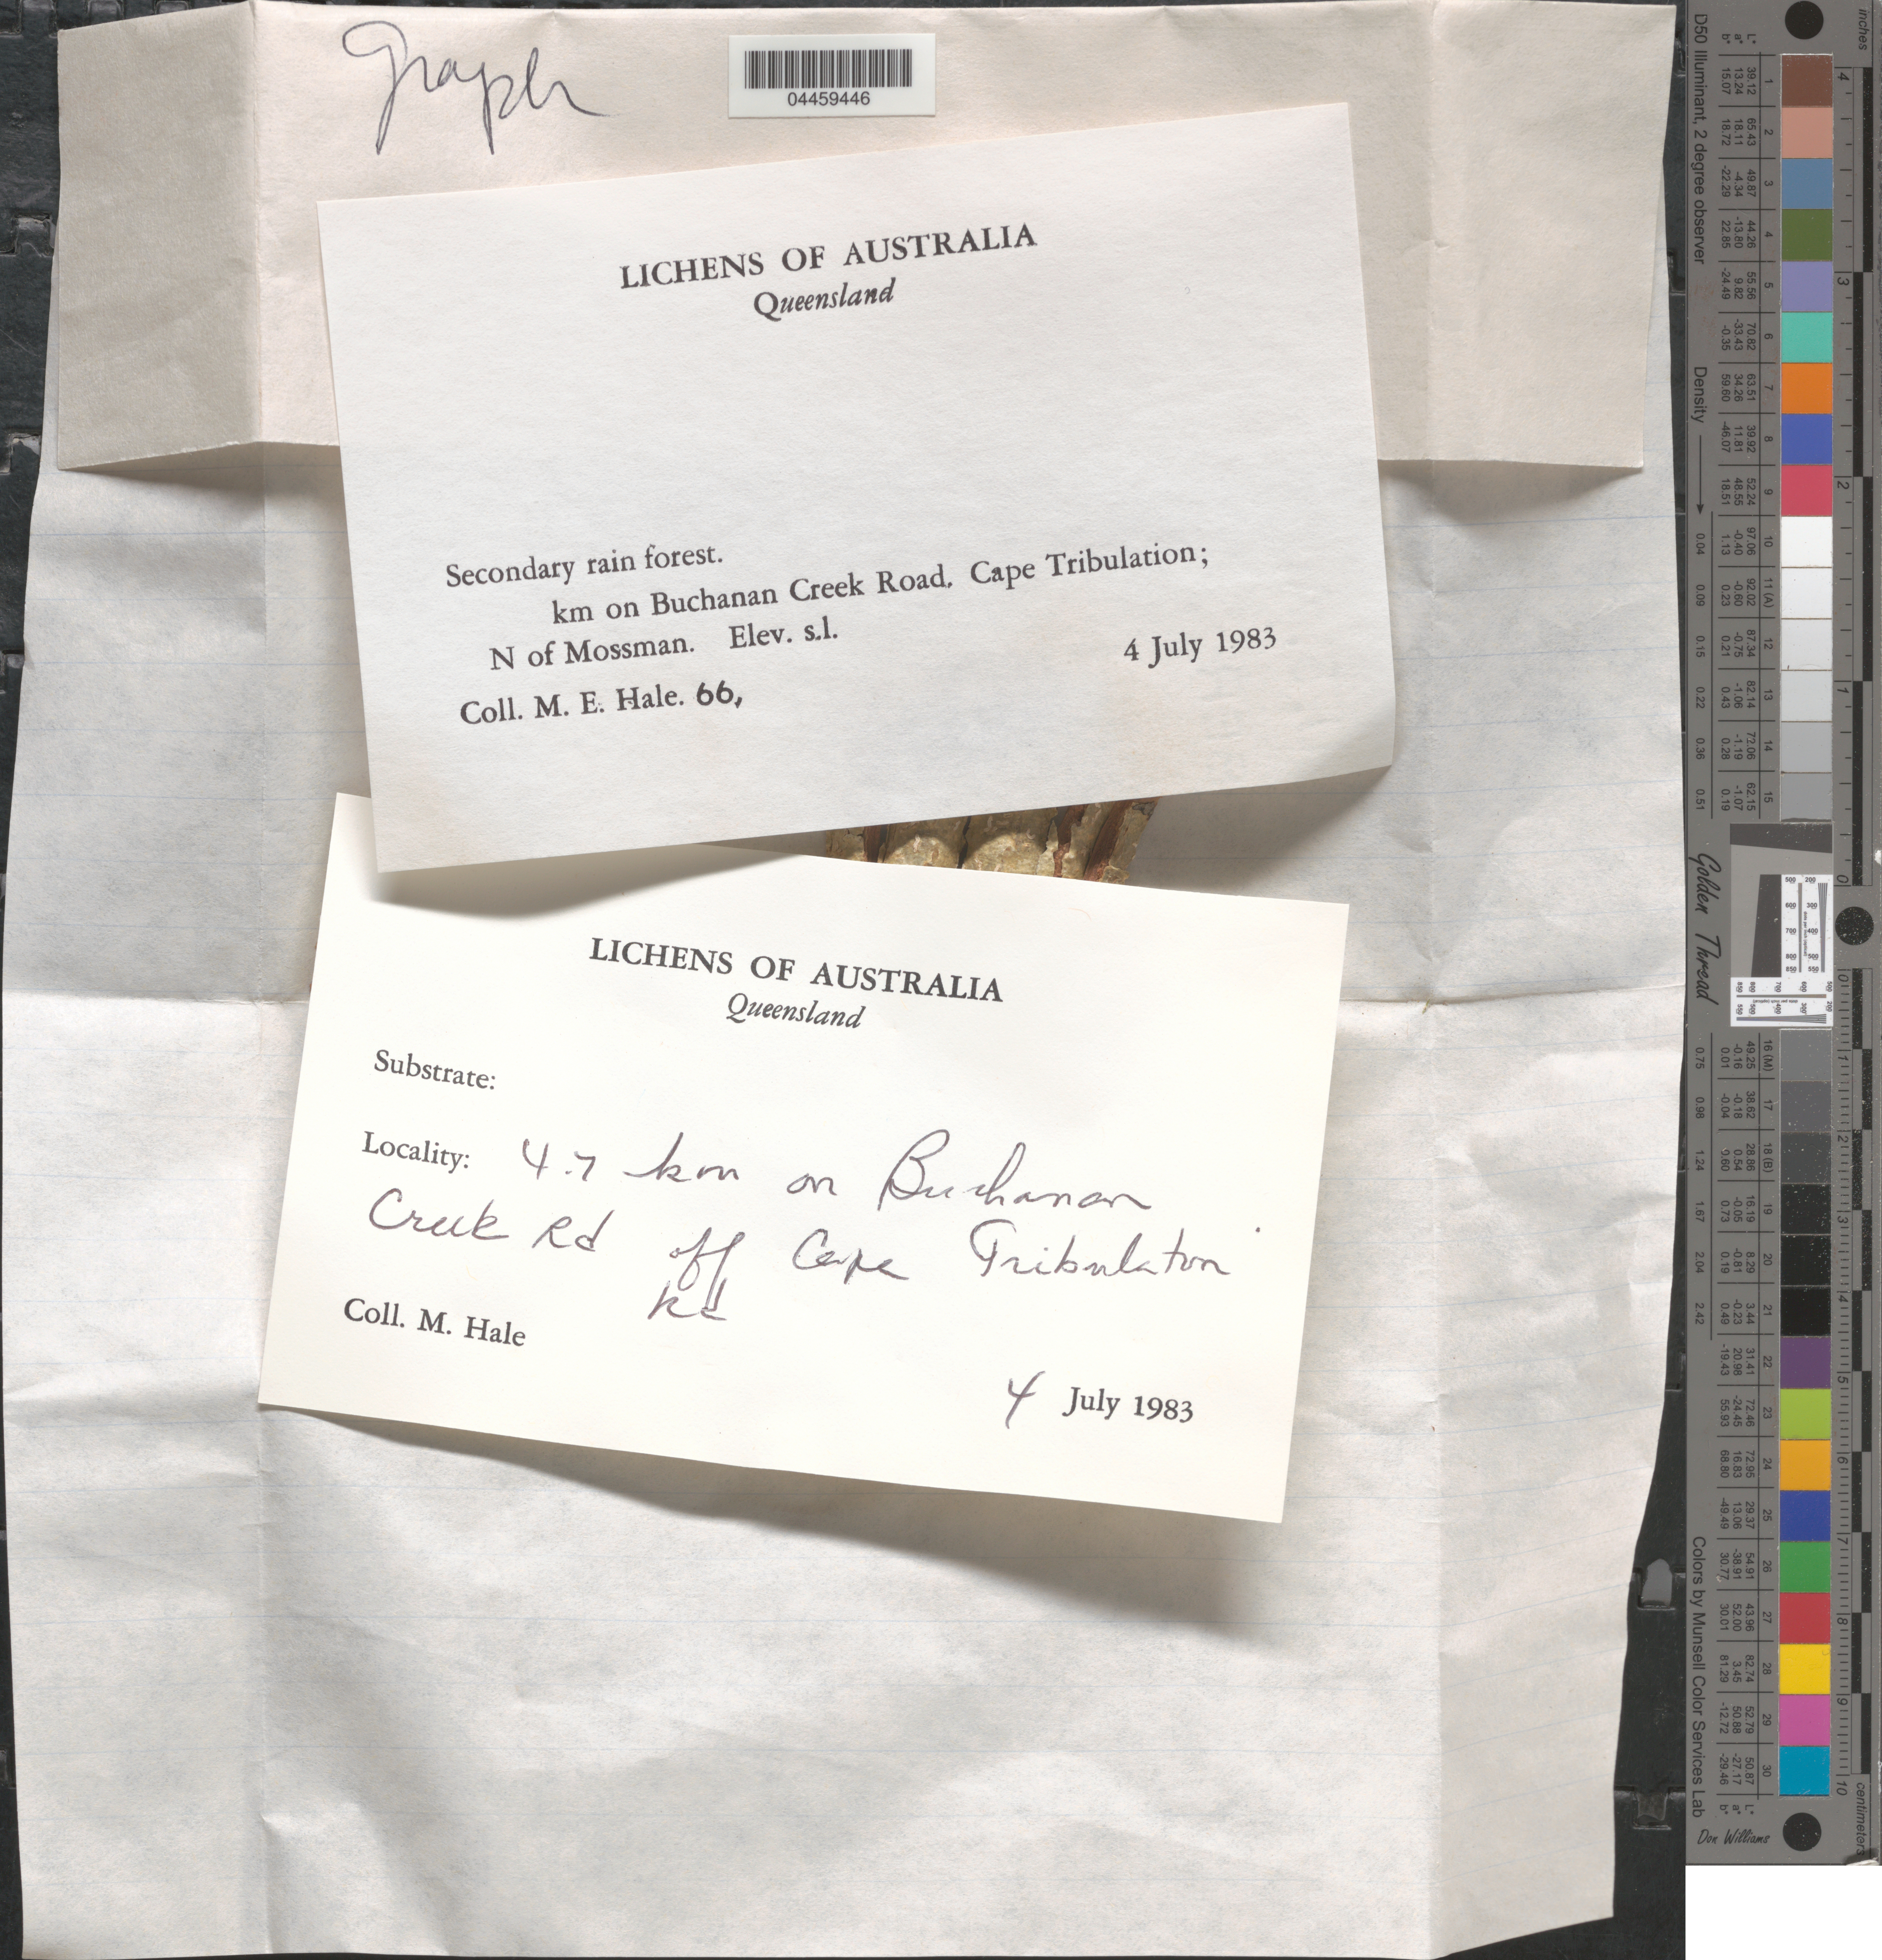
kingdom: Fungi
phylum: Ascomycota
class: Lecanoromycetes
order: Ostropales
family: Graphidaceae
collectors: M. Hale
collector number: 66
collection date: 1983-07-04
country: Australia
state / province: Queensland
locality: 4.7 km on Buchanan Creek Road, Cape Tribulation; N of Mossman.